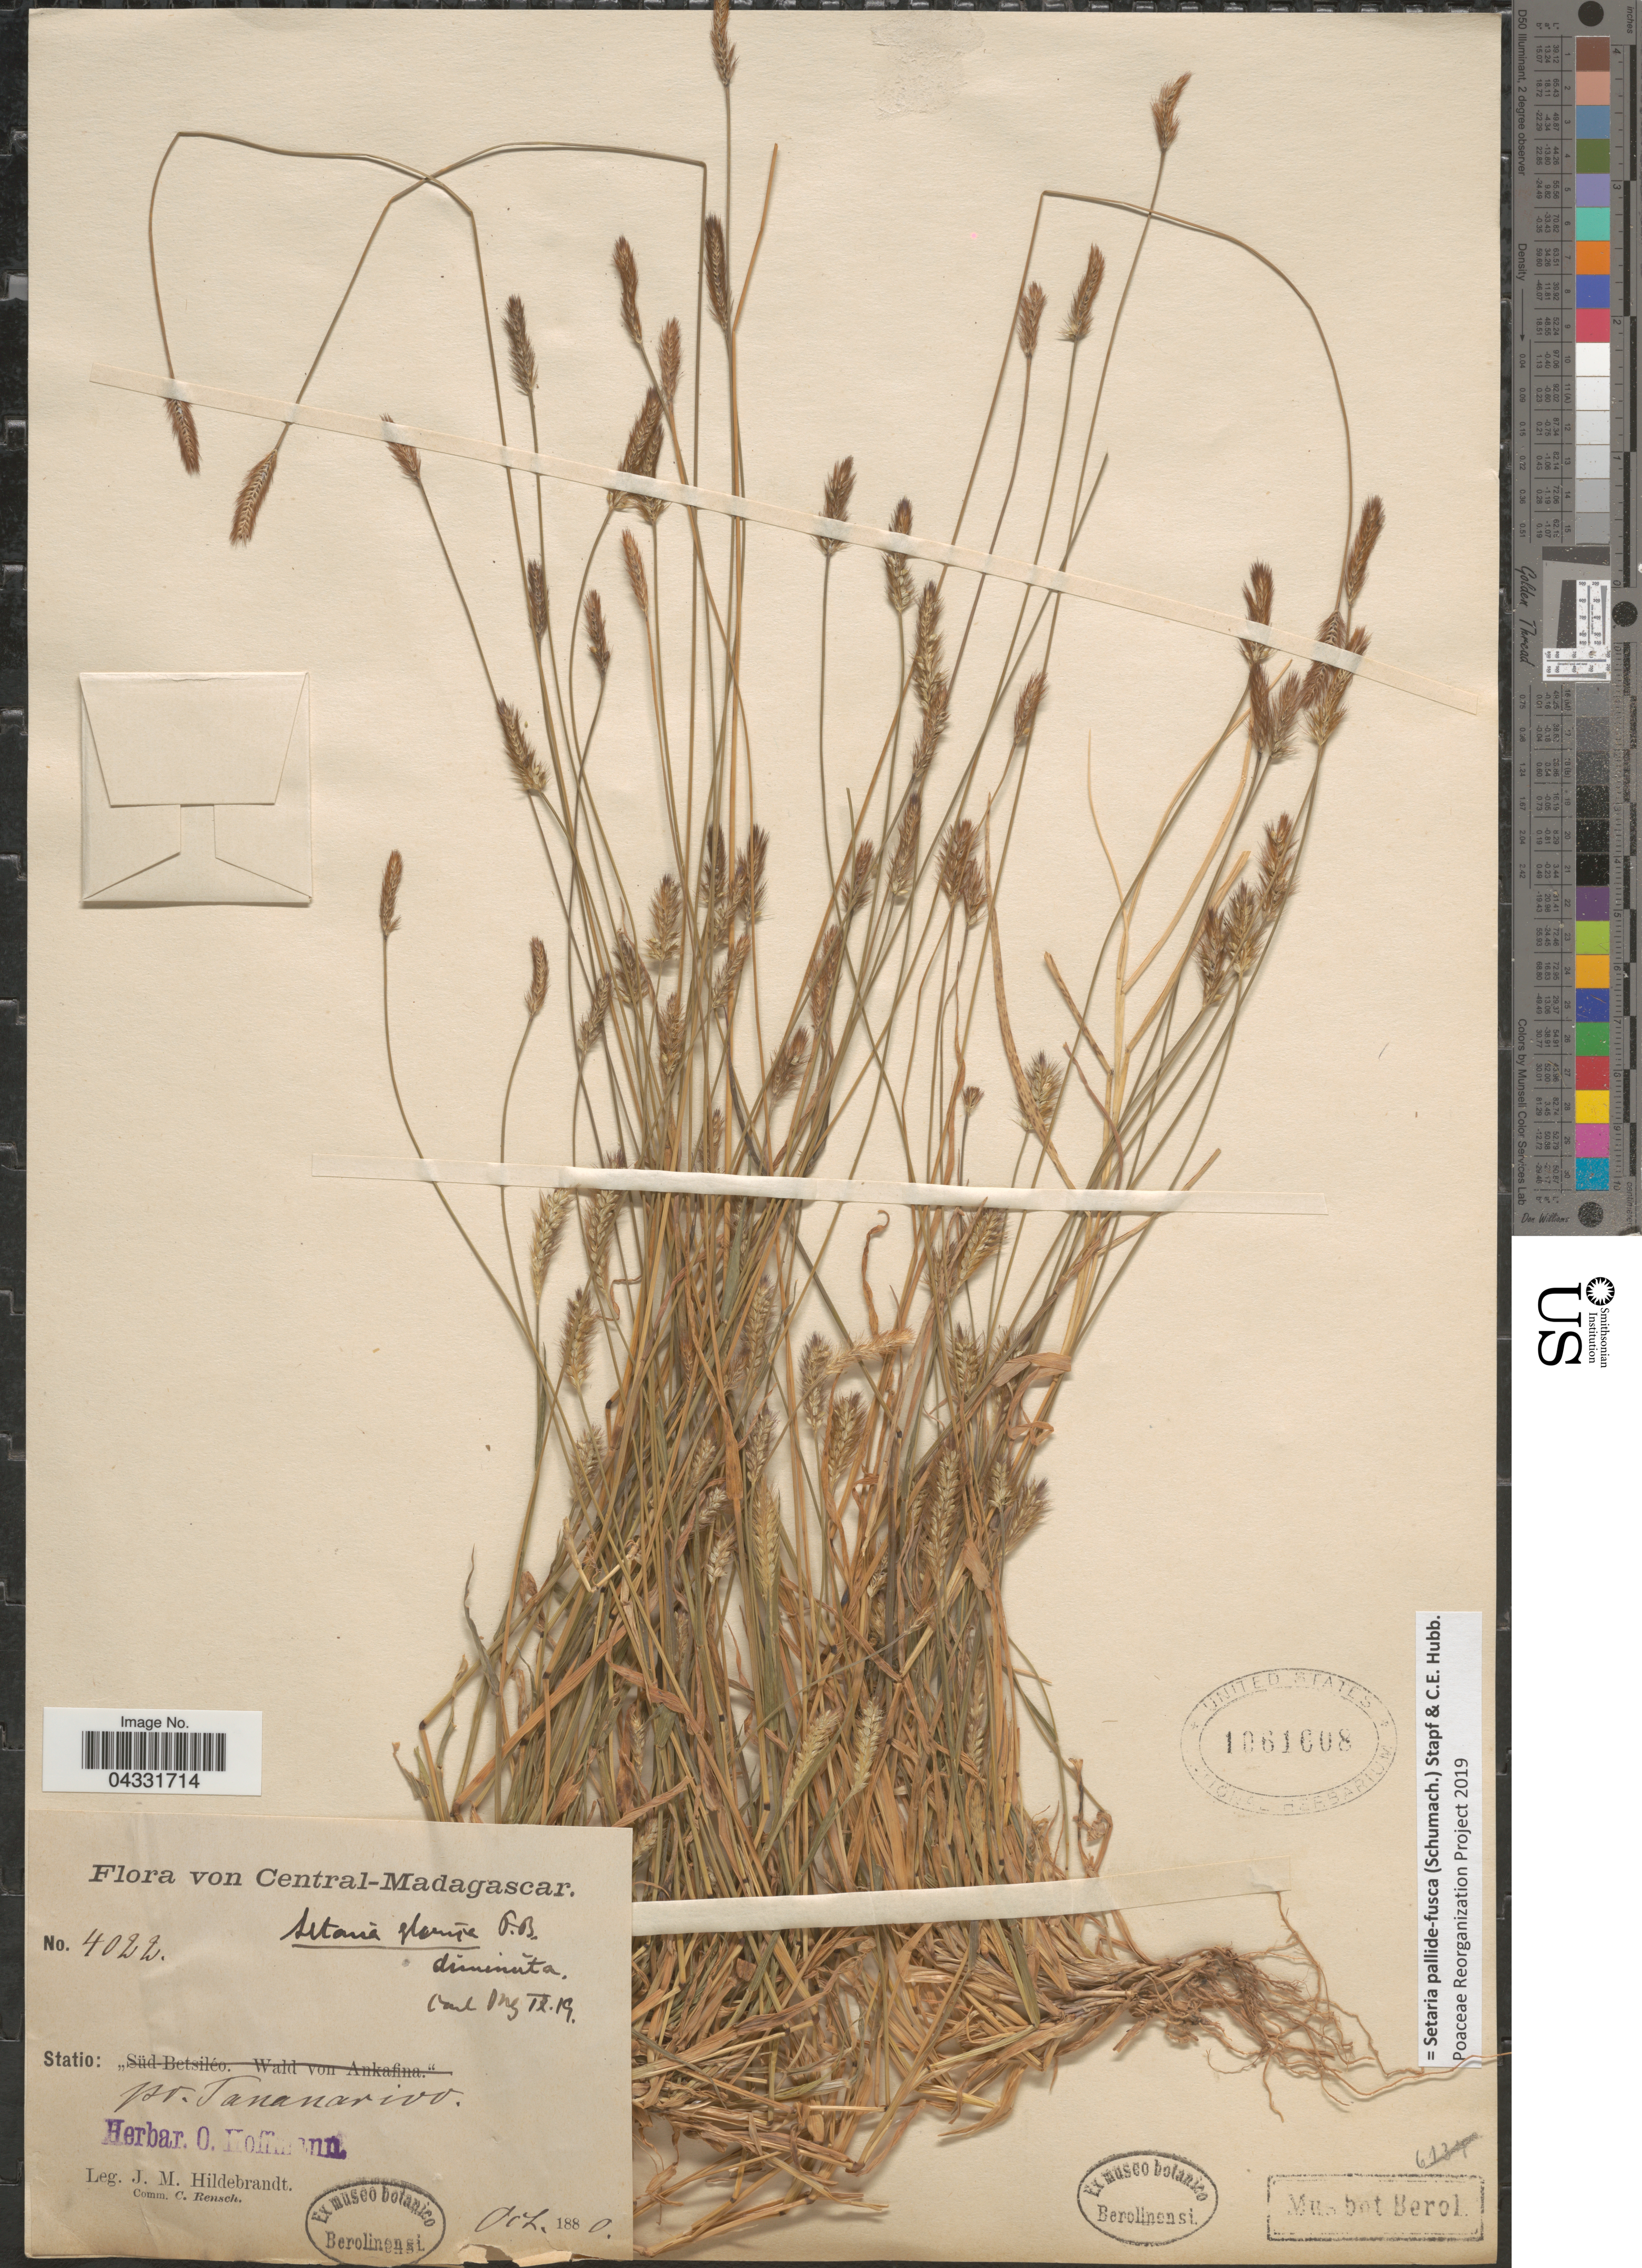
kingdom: Plantae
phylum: Tracheophyta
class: Liliopsida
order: Poales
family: Poaceae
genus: Setaria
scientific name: Setaria pallide-fusca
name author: (Schumach.) Stapf & C.E. Hubb.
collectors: J. Hildebrandt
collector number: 4022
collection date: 1880-10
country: Madagascar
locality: Central-Madagascar. Pr. Tananarivo.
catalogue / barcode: US 1061608